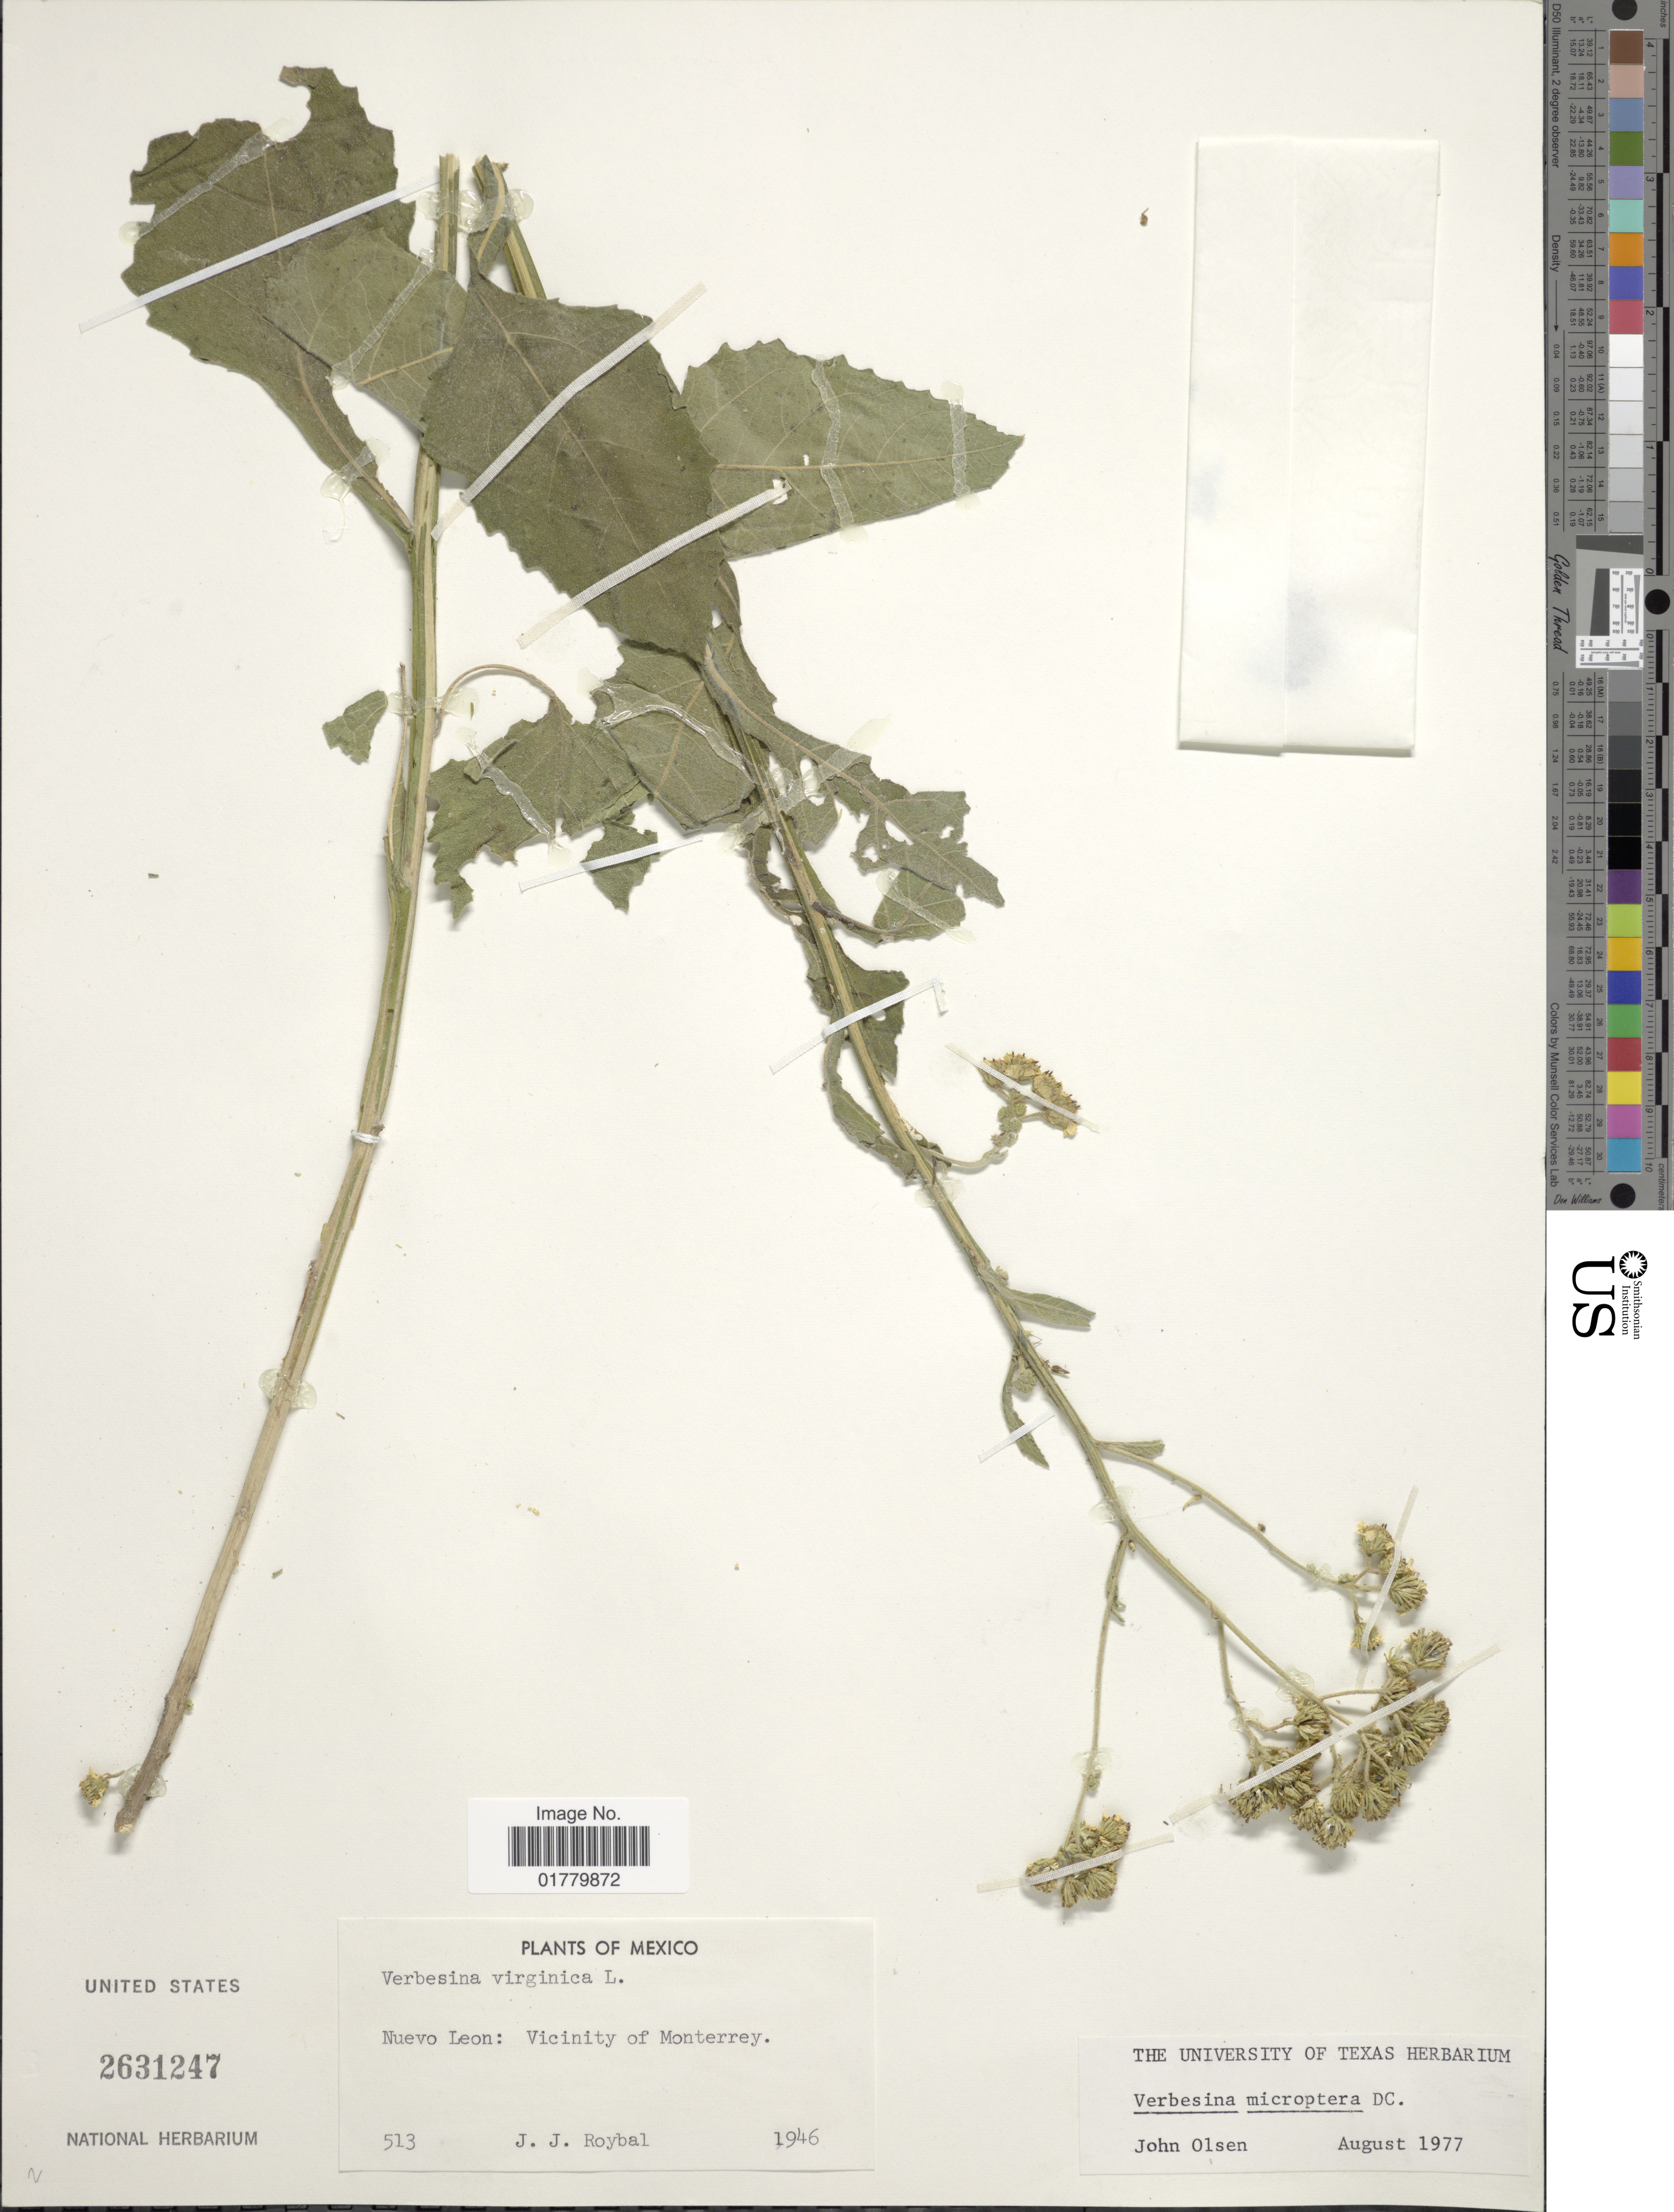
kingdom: Plantae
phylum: Tracheophyta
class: Magnoliopsida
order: Asterales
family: Asteraceae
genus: Verbesina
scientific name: Verbesina microptera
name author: DC.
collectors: J. J. Roybal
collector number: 513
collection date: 1946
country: Mexico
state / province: Nuevo León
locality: Vicinity of Monterrey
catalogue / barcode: US 2631247